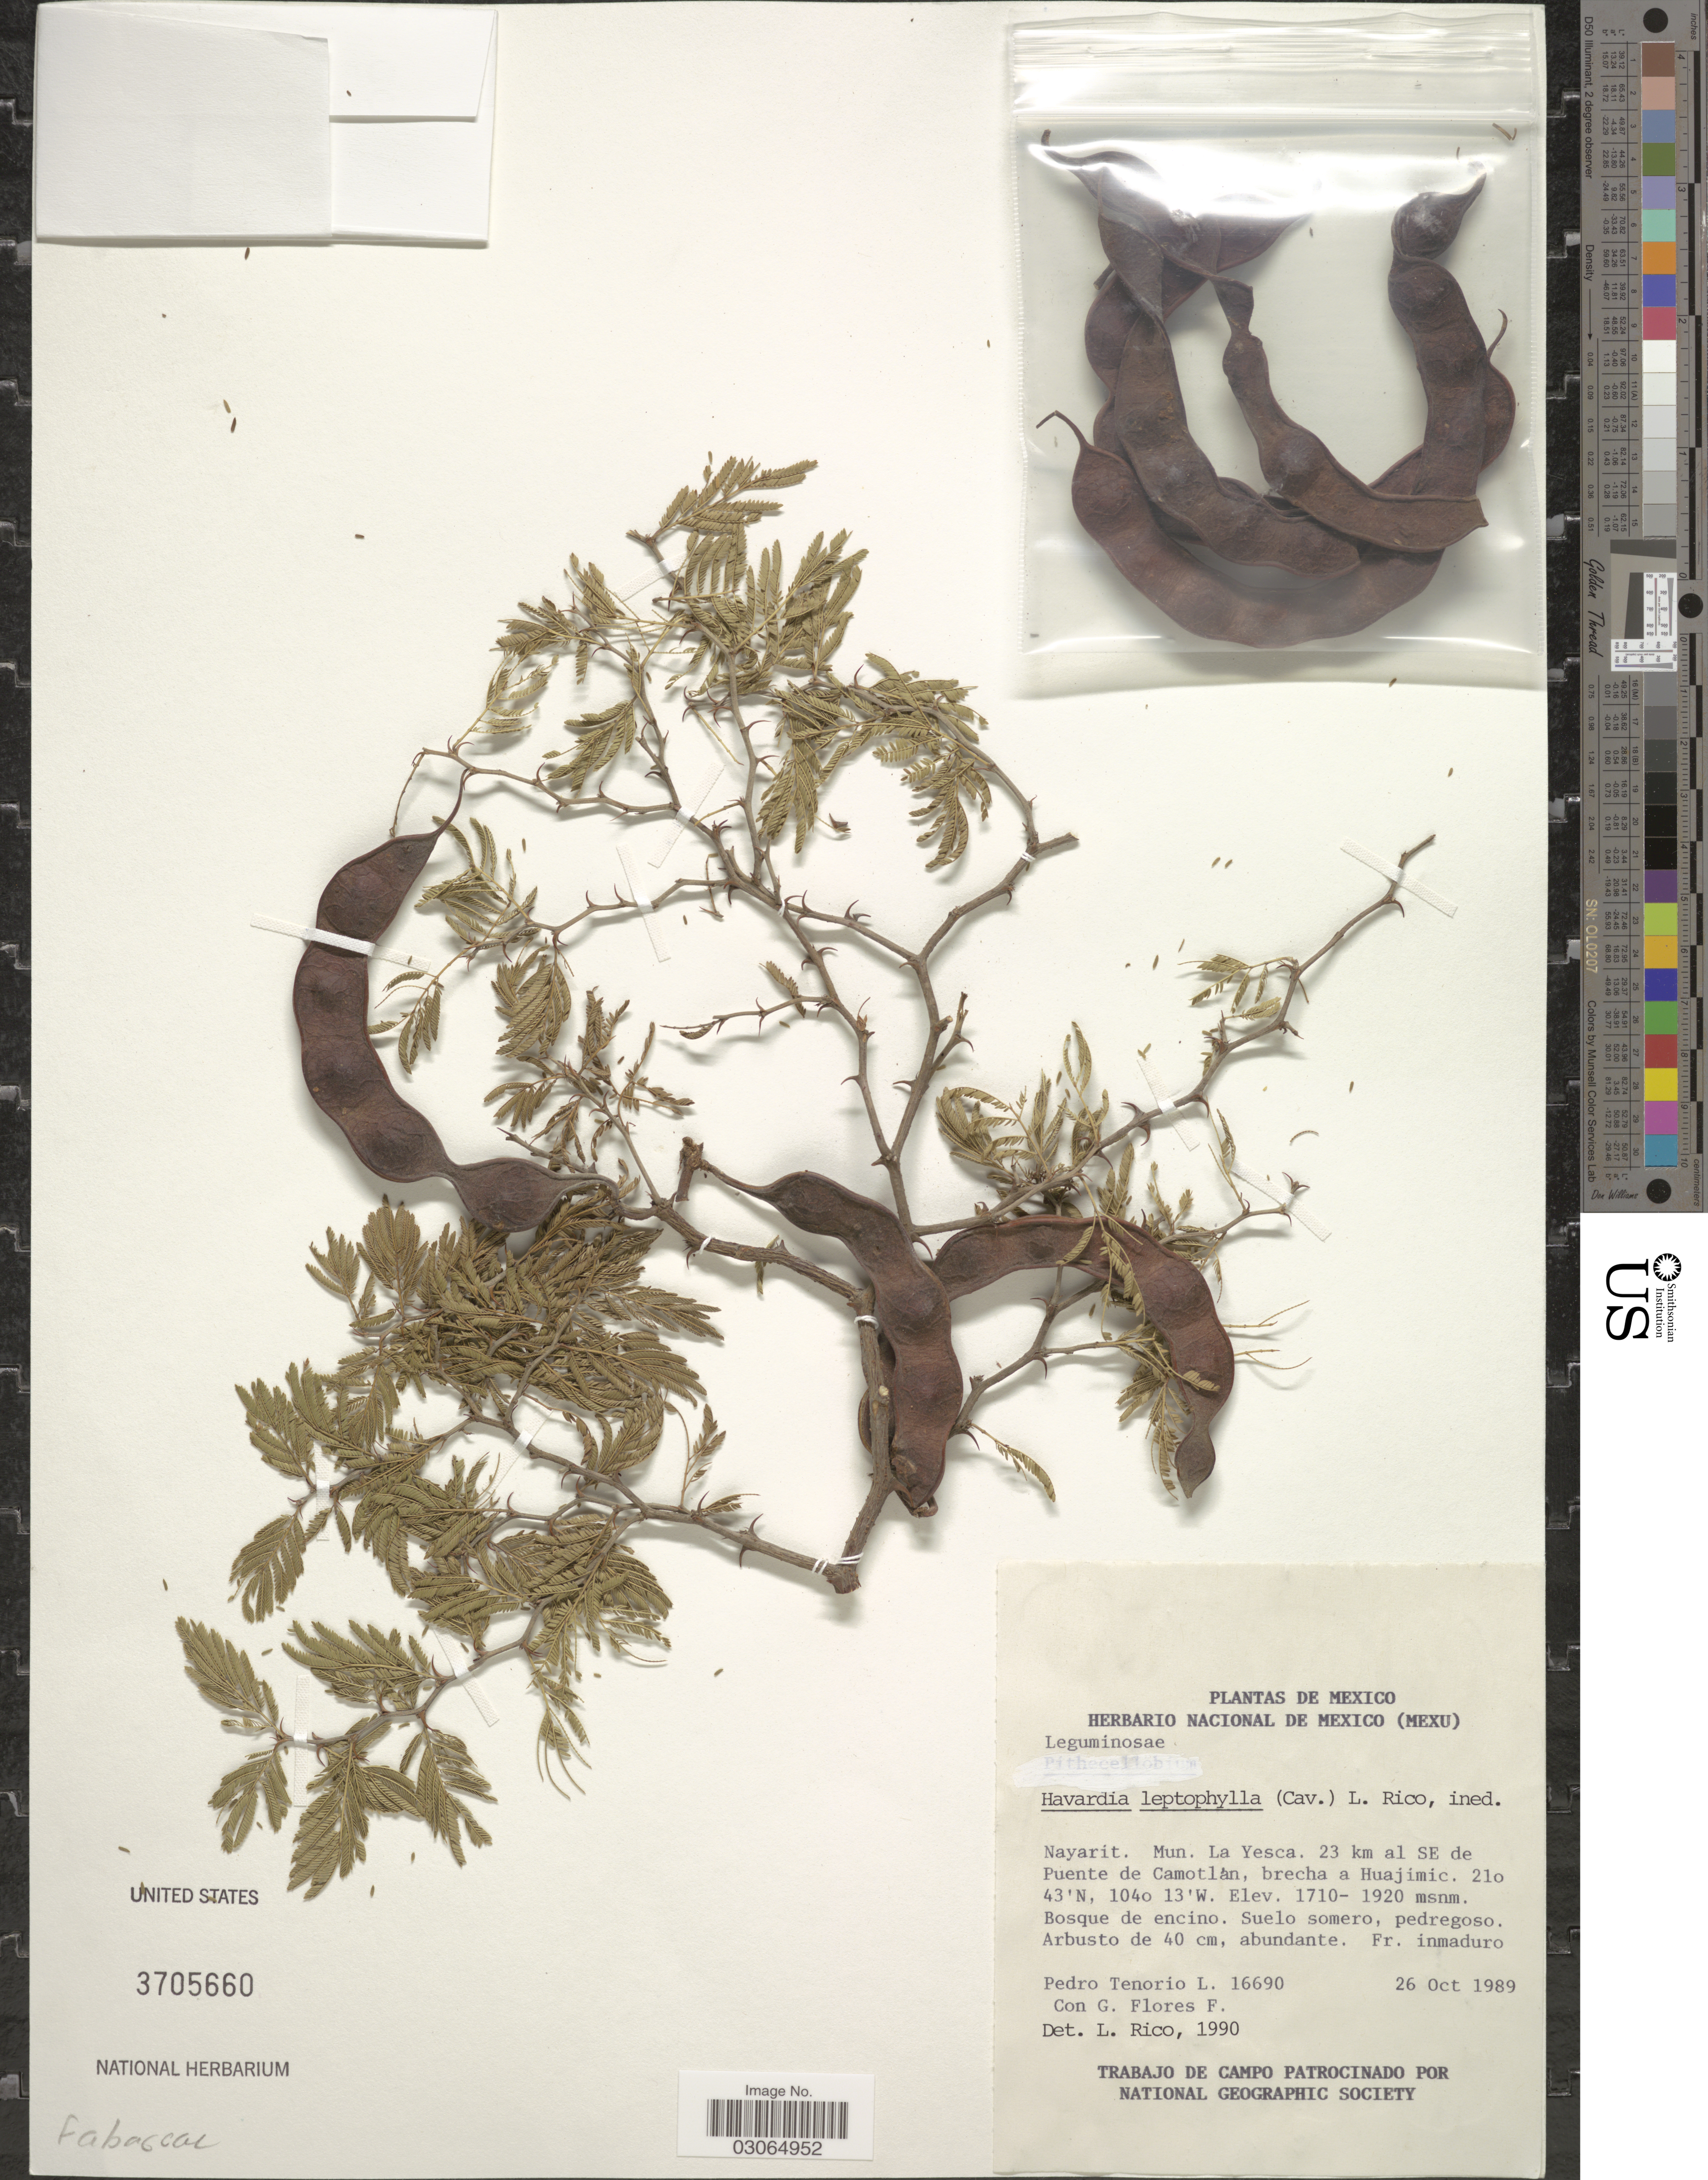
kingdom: Plantae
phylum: Tracheophyta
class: Magnoliopsida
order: Fabales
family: Fabaceae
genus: Havardia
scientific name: Havardia leptophylla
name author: (Cav.) L. Rico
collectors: P. Tenorio L. & G. Flores F.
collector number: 16690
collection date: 1989-10-26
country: Mexico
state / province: Nayarit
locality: Mun. La Yesca. 23 km al SE de Puente de Camotlán, brecha a Huajimic.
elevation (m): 1710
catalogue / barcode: US 3705660